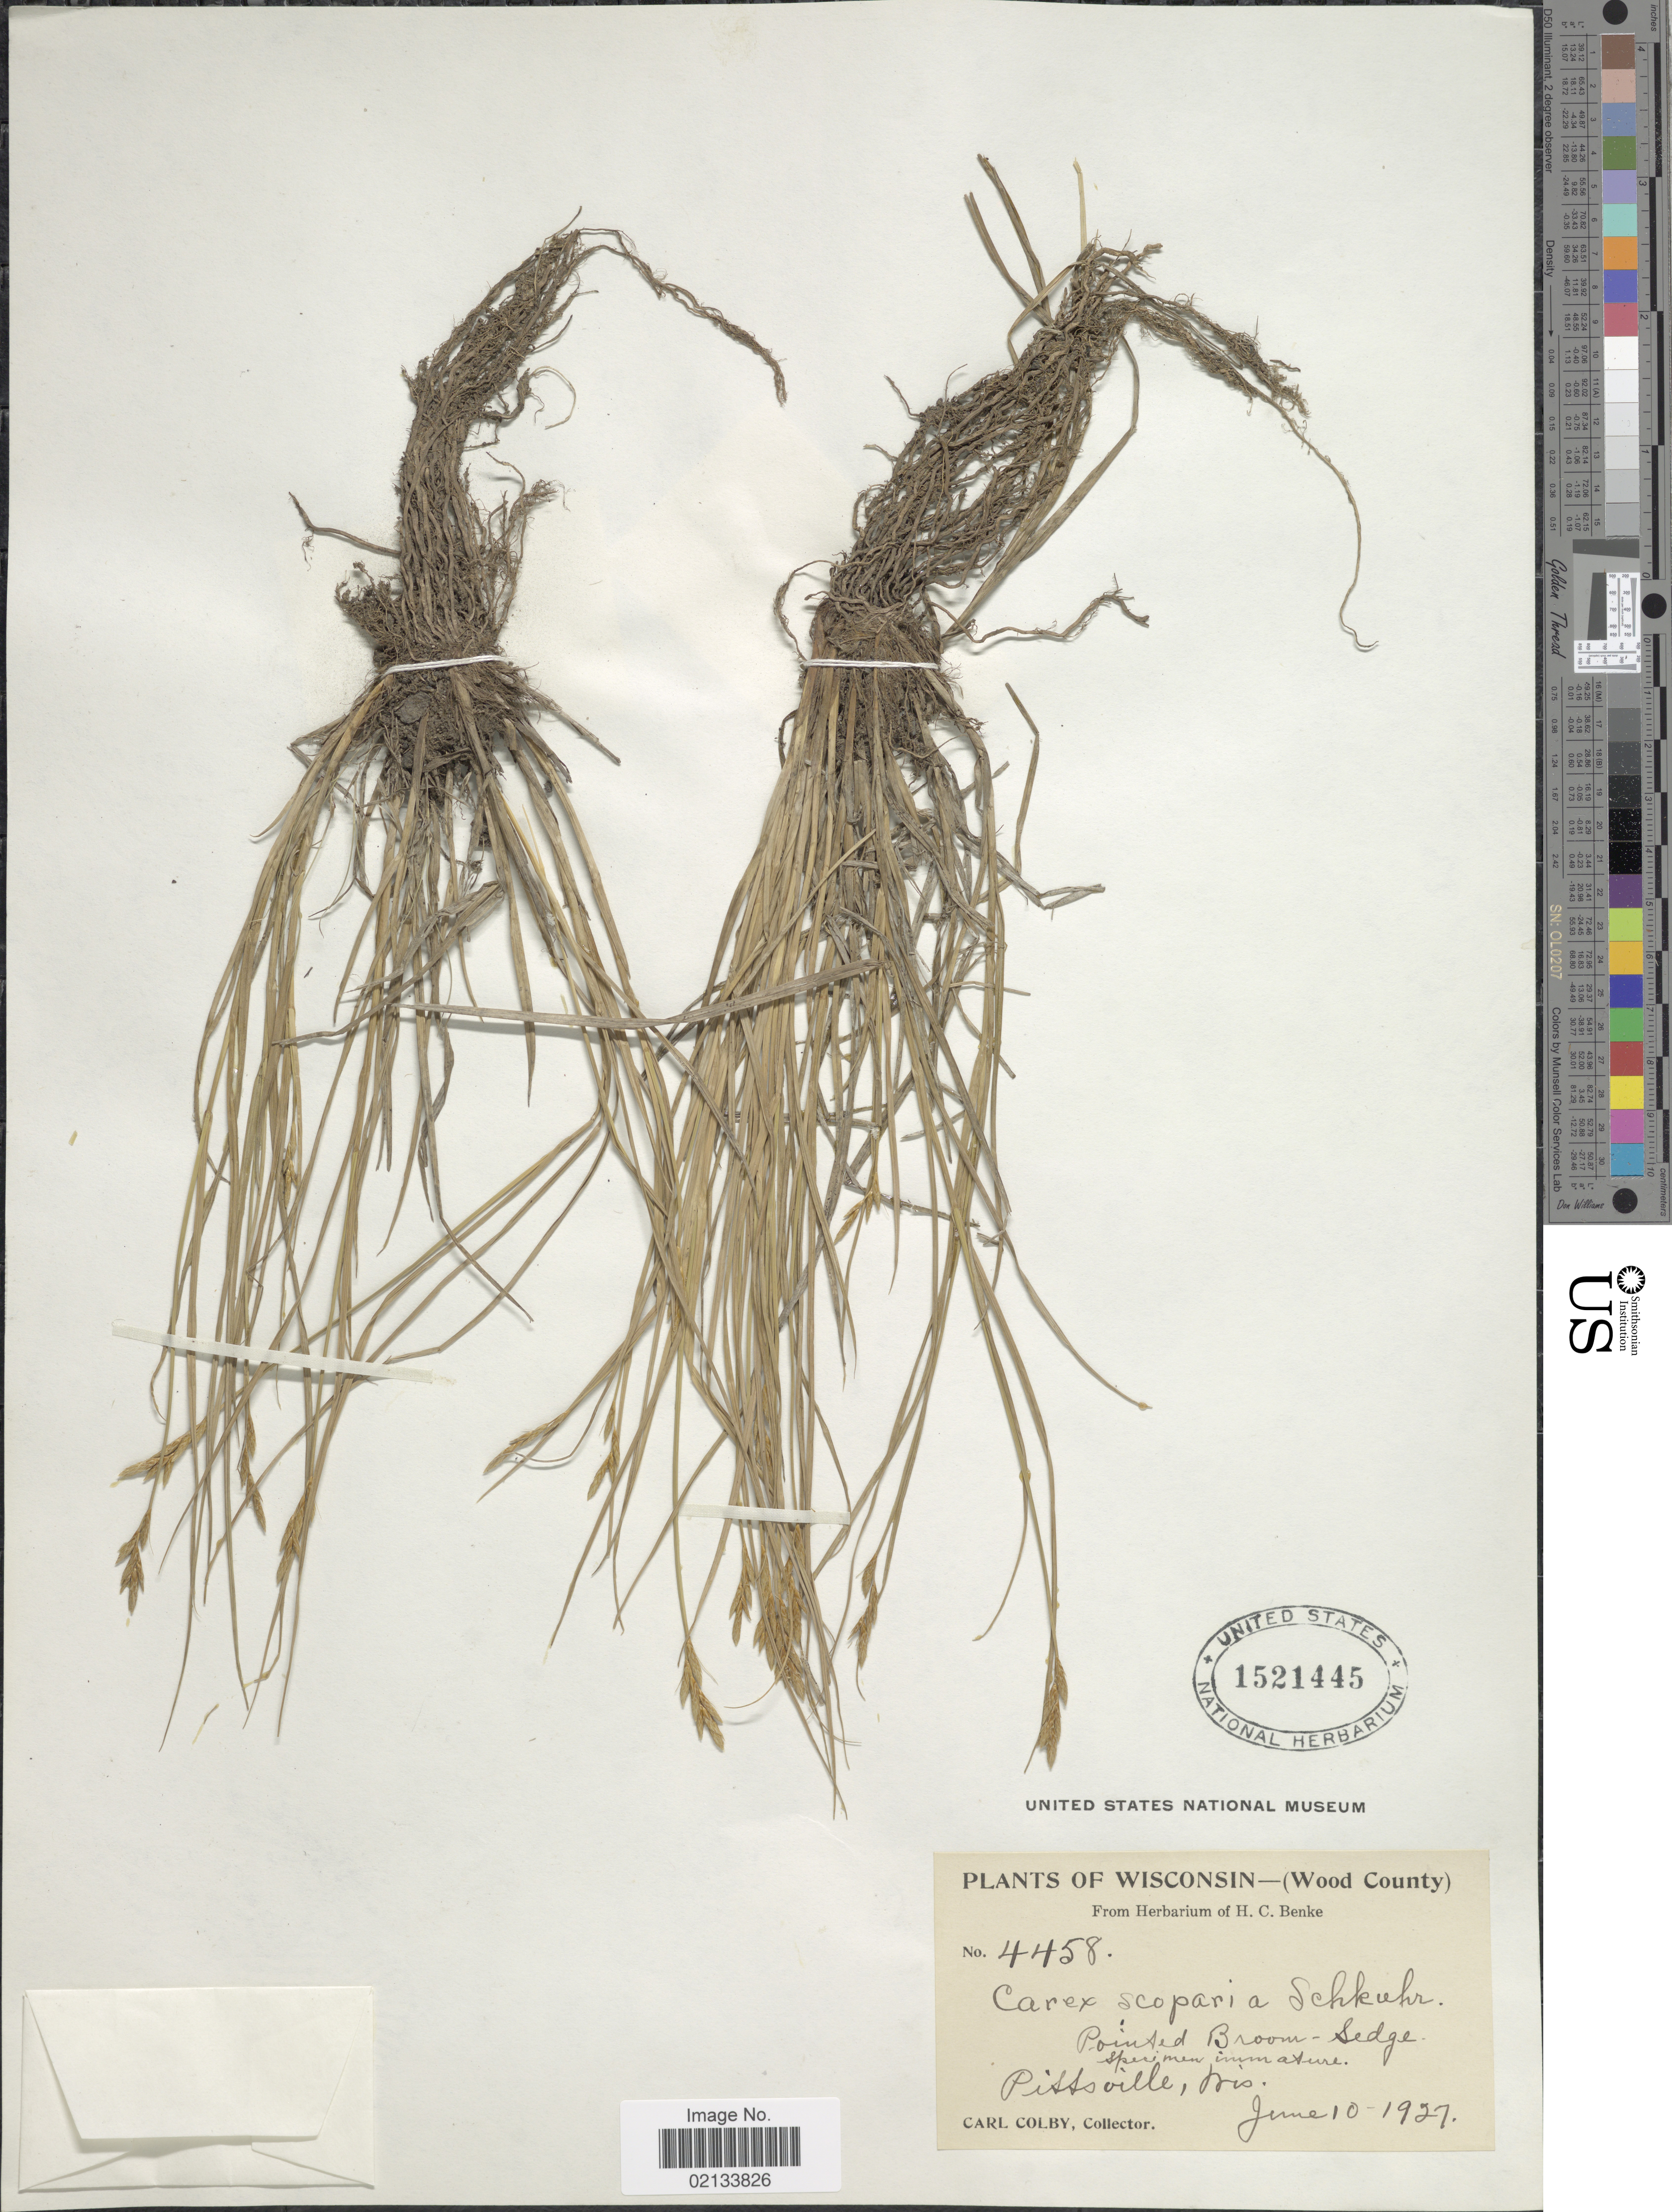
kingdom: Plantae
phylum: Tracheophyta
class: Liliopsida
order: Poales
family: Cyperaceae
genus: Carex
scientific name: Carex scoparia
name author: Schkuhr ex Willd.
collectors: C. Colby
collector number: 4458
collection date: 1927-06-10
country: United States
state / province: Wisconsin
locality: (Wood County), Pointed Broom-Sedge, Pittsville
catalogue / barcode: US 1521445